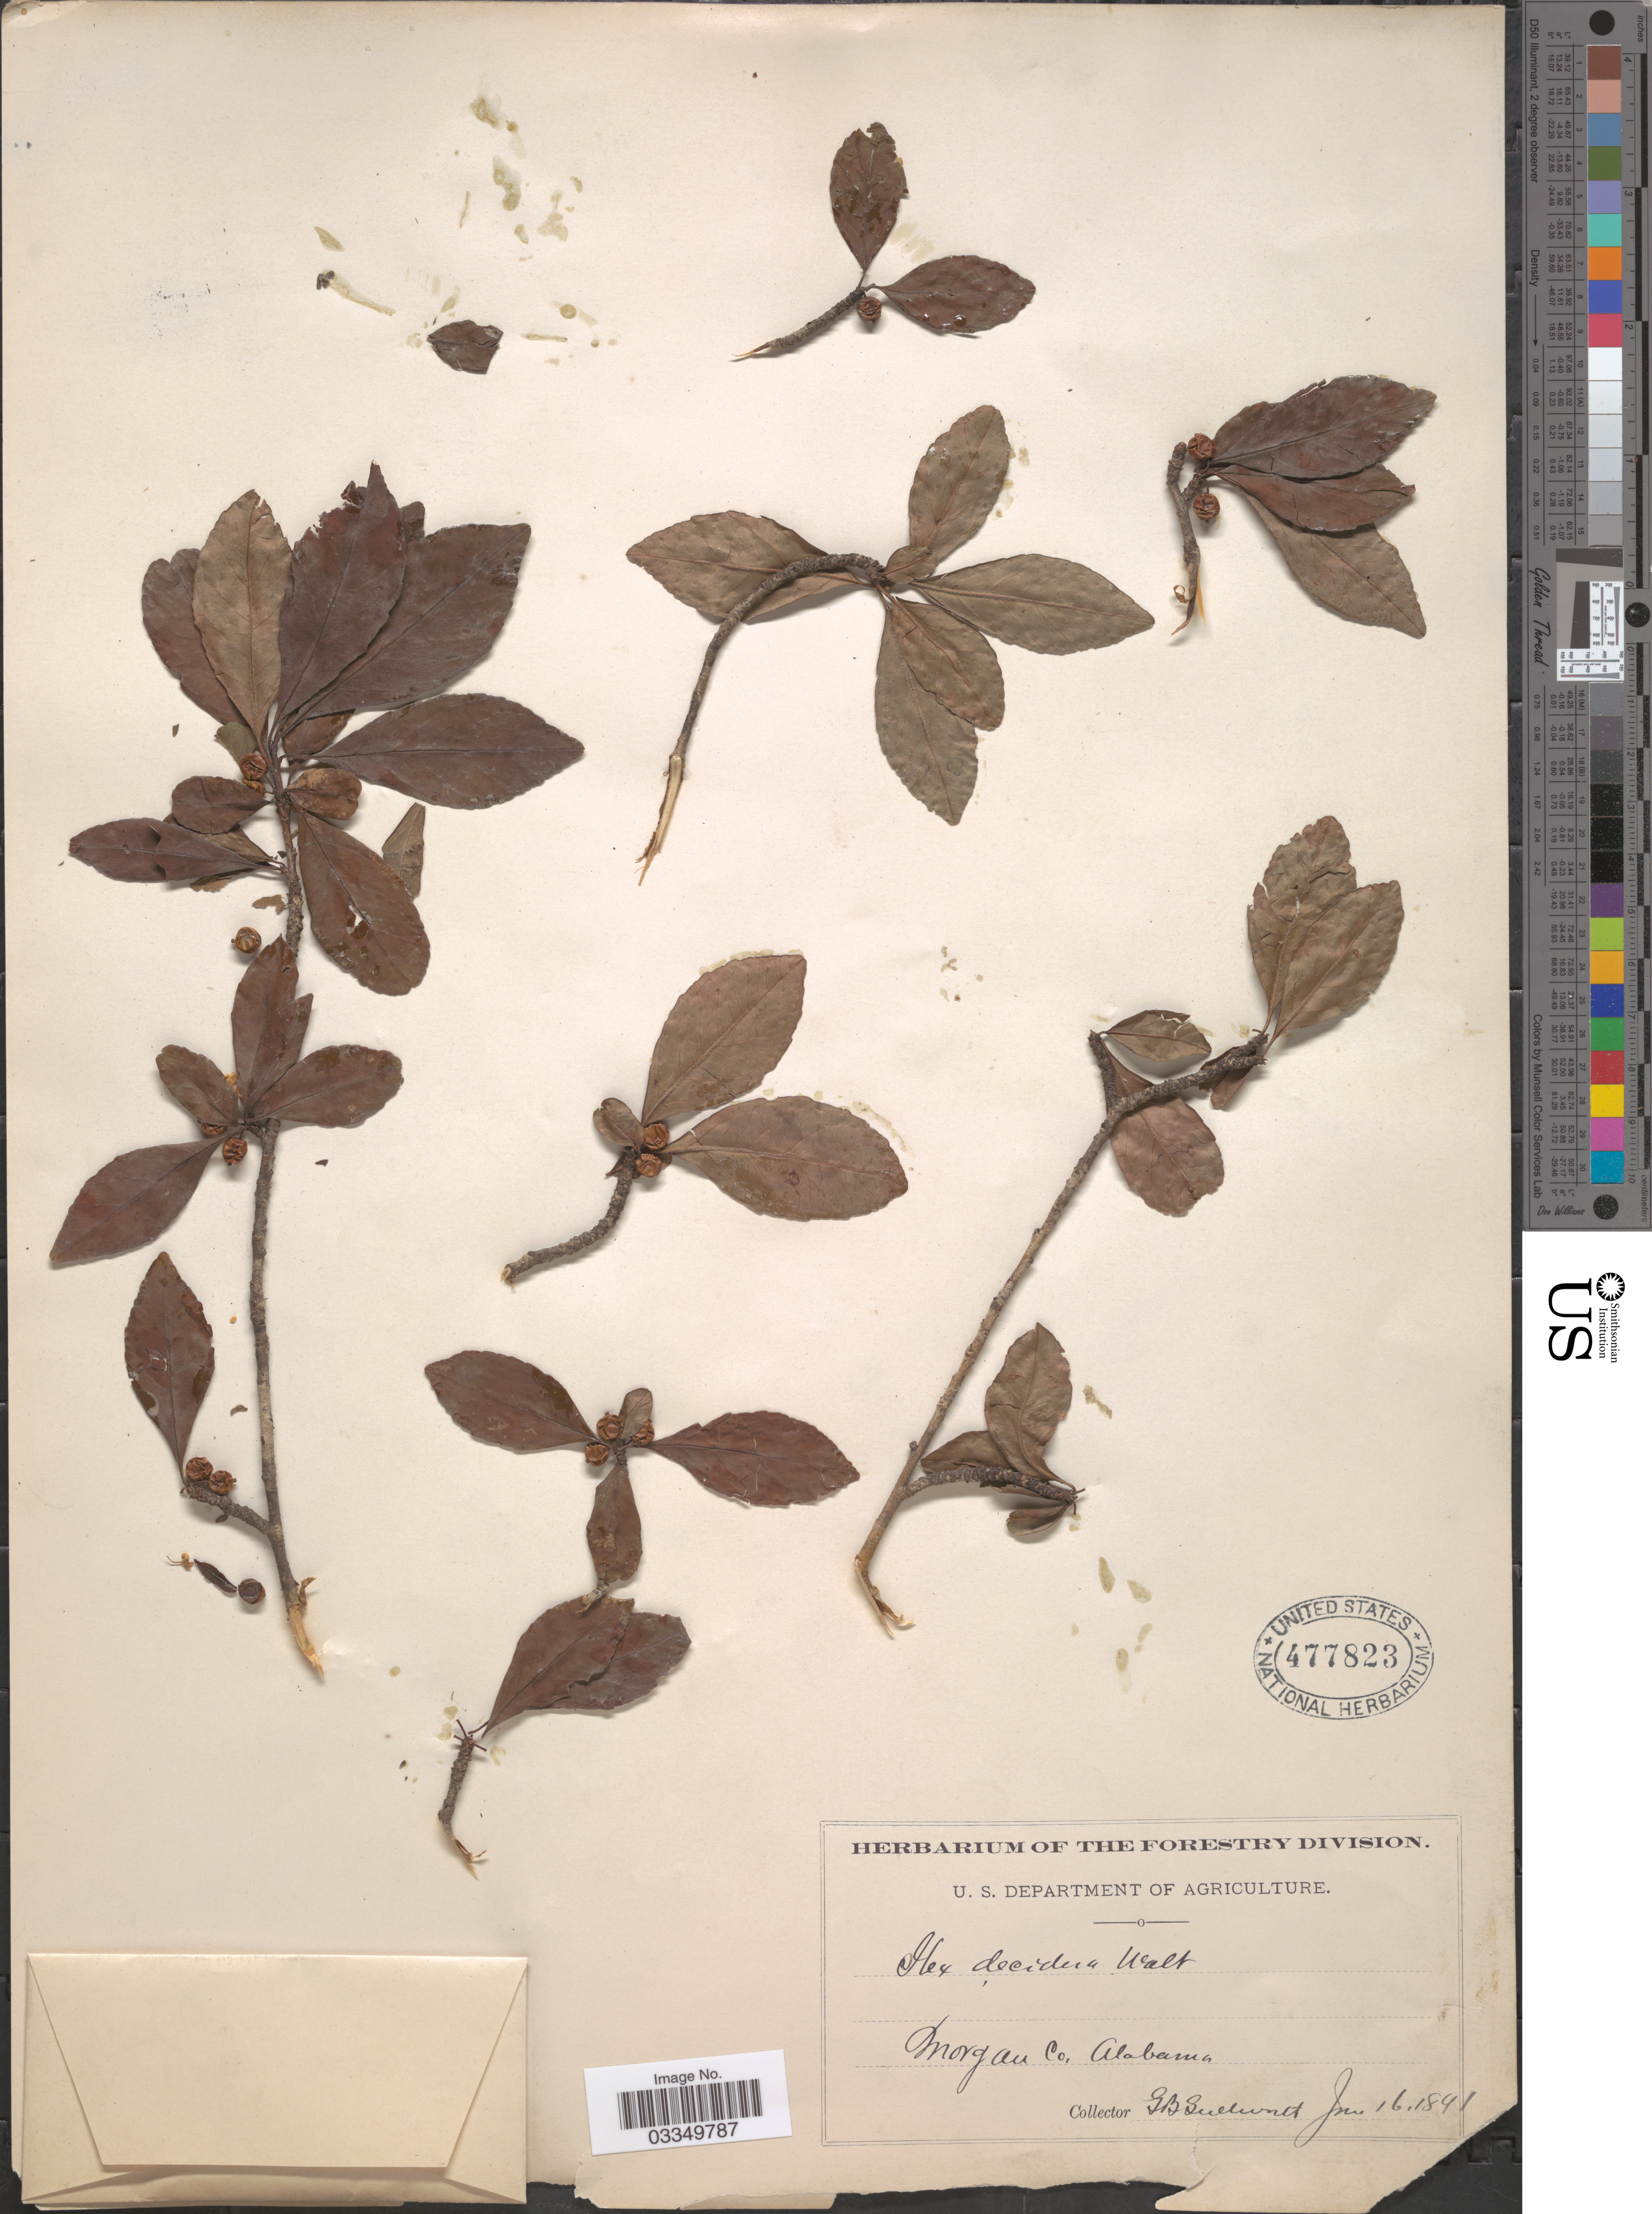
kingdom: Plantae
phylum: Tracheophyta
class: Magnoliopsida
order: Aquifoliales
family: Aquifoliaceae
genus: Ilex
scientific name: Ilex decidua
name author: Walter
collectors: G. B. Sudworth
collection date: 1891-06-16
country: United States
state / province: Alabama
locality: Morgan Co.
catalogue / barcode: US 477823